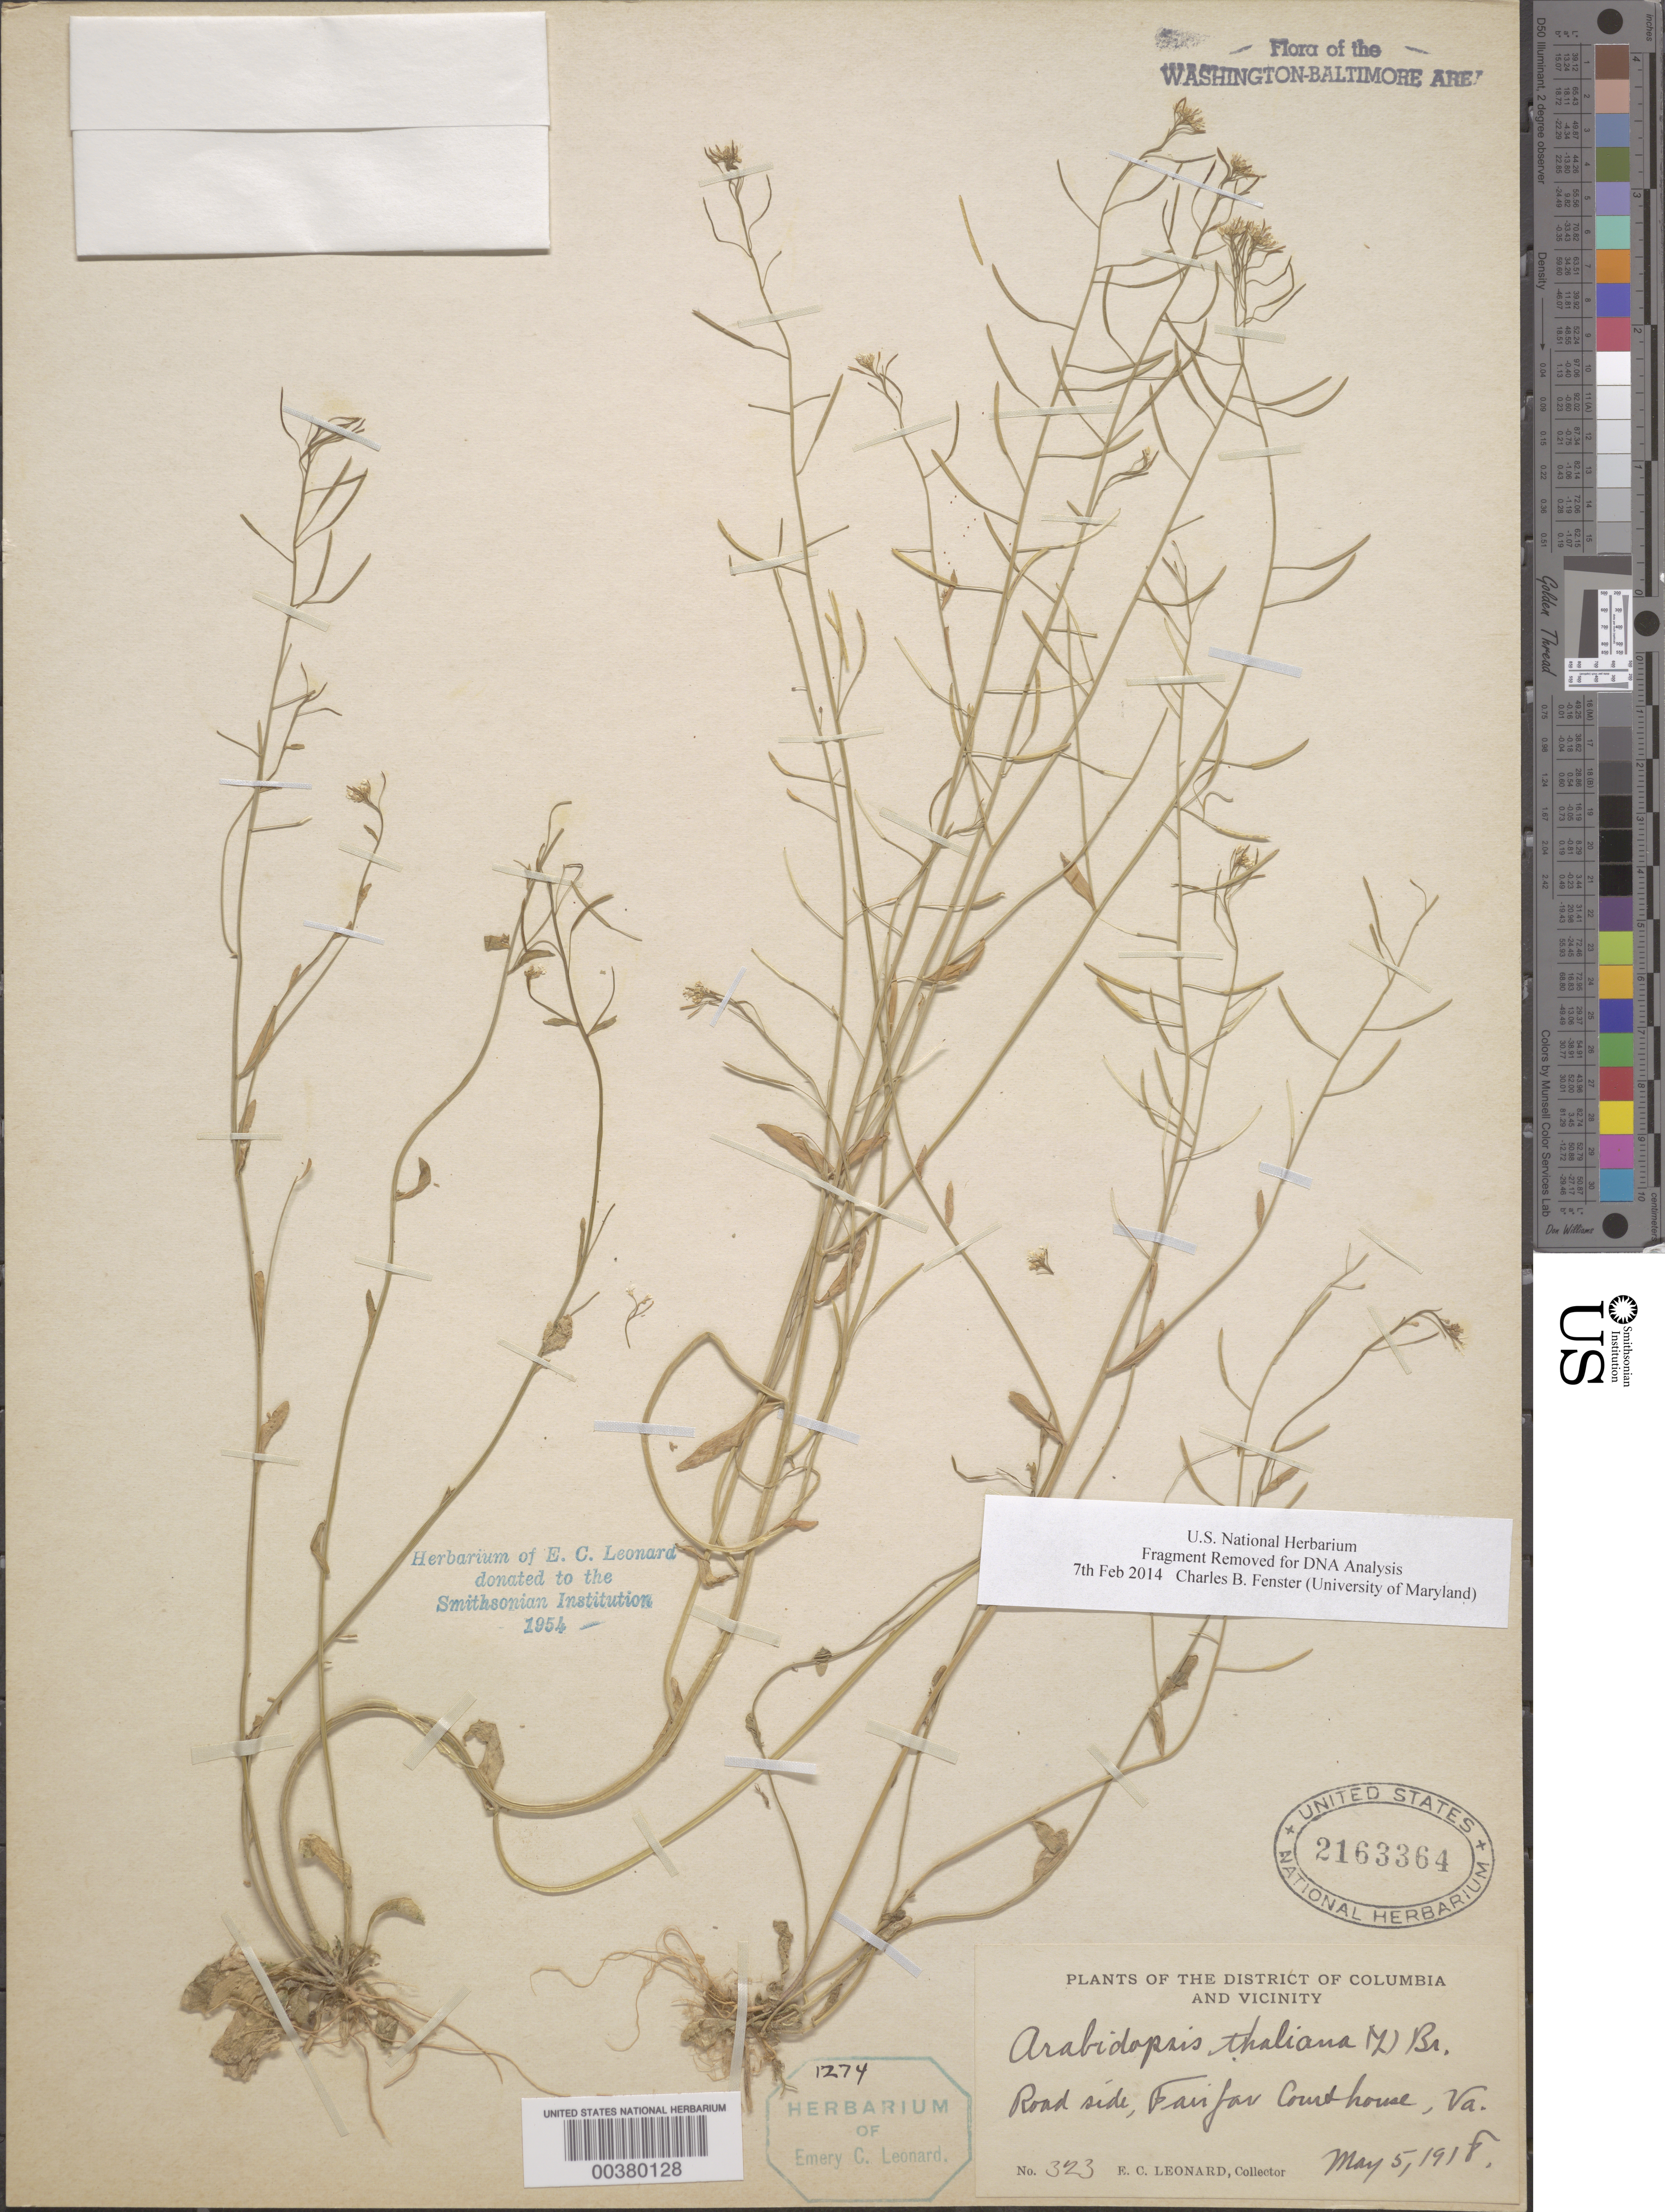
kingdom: Plantae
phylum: Tracheophyta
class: Magnoliopsida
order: Brassicales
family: Brassicaceae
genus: Arabidopsis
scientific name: Arabidopsis thaliana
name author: (L.) Heynh.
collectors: E. C. Leonard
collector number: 323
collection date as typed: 05 May 1918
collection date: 1918-05-05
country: United States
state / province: Virginia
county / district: Fairfax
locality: Fairfax Courthouse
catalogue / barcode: US 2163364